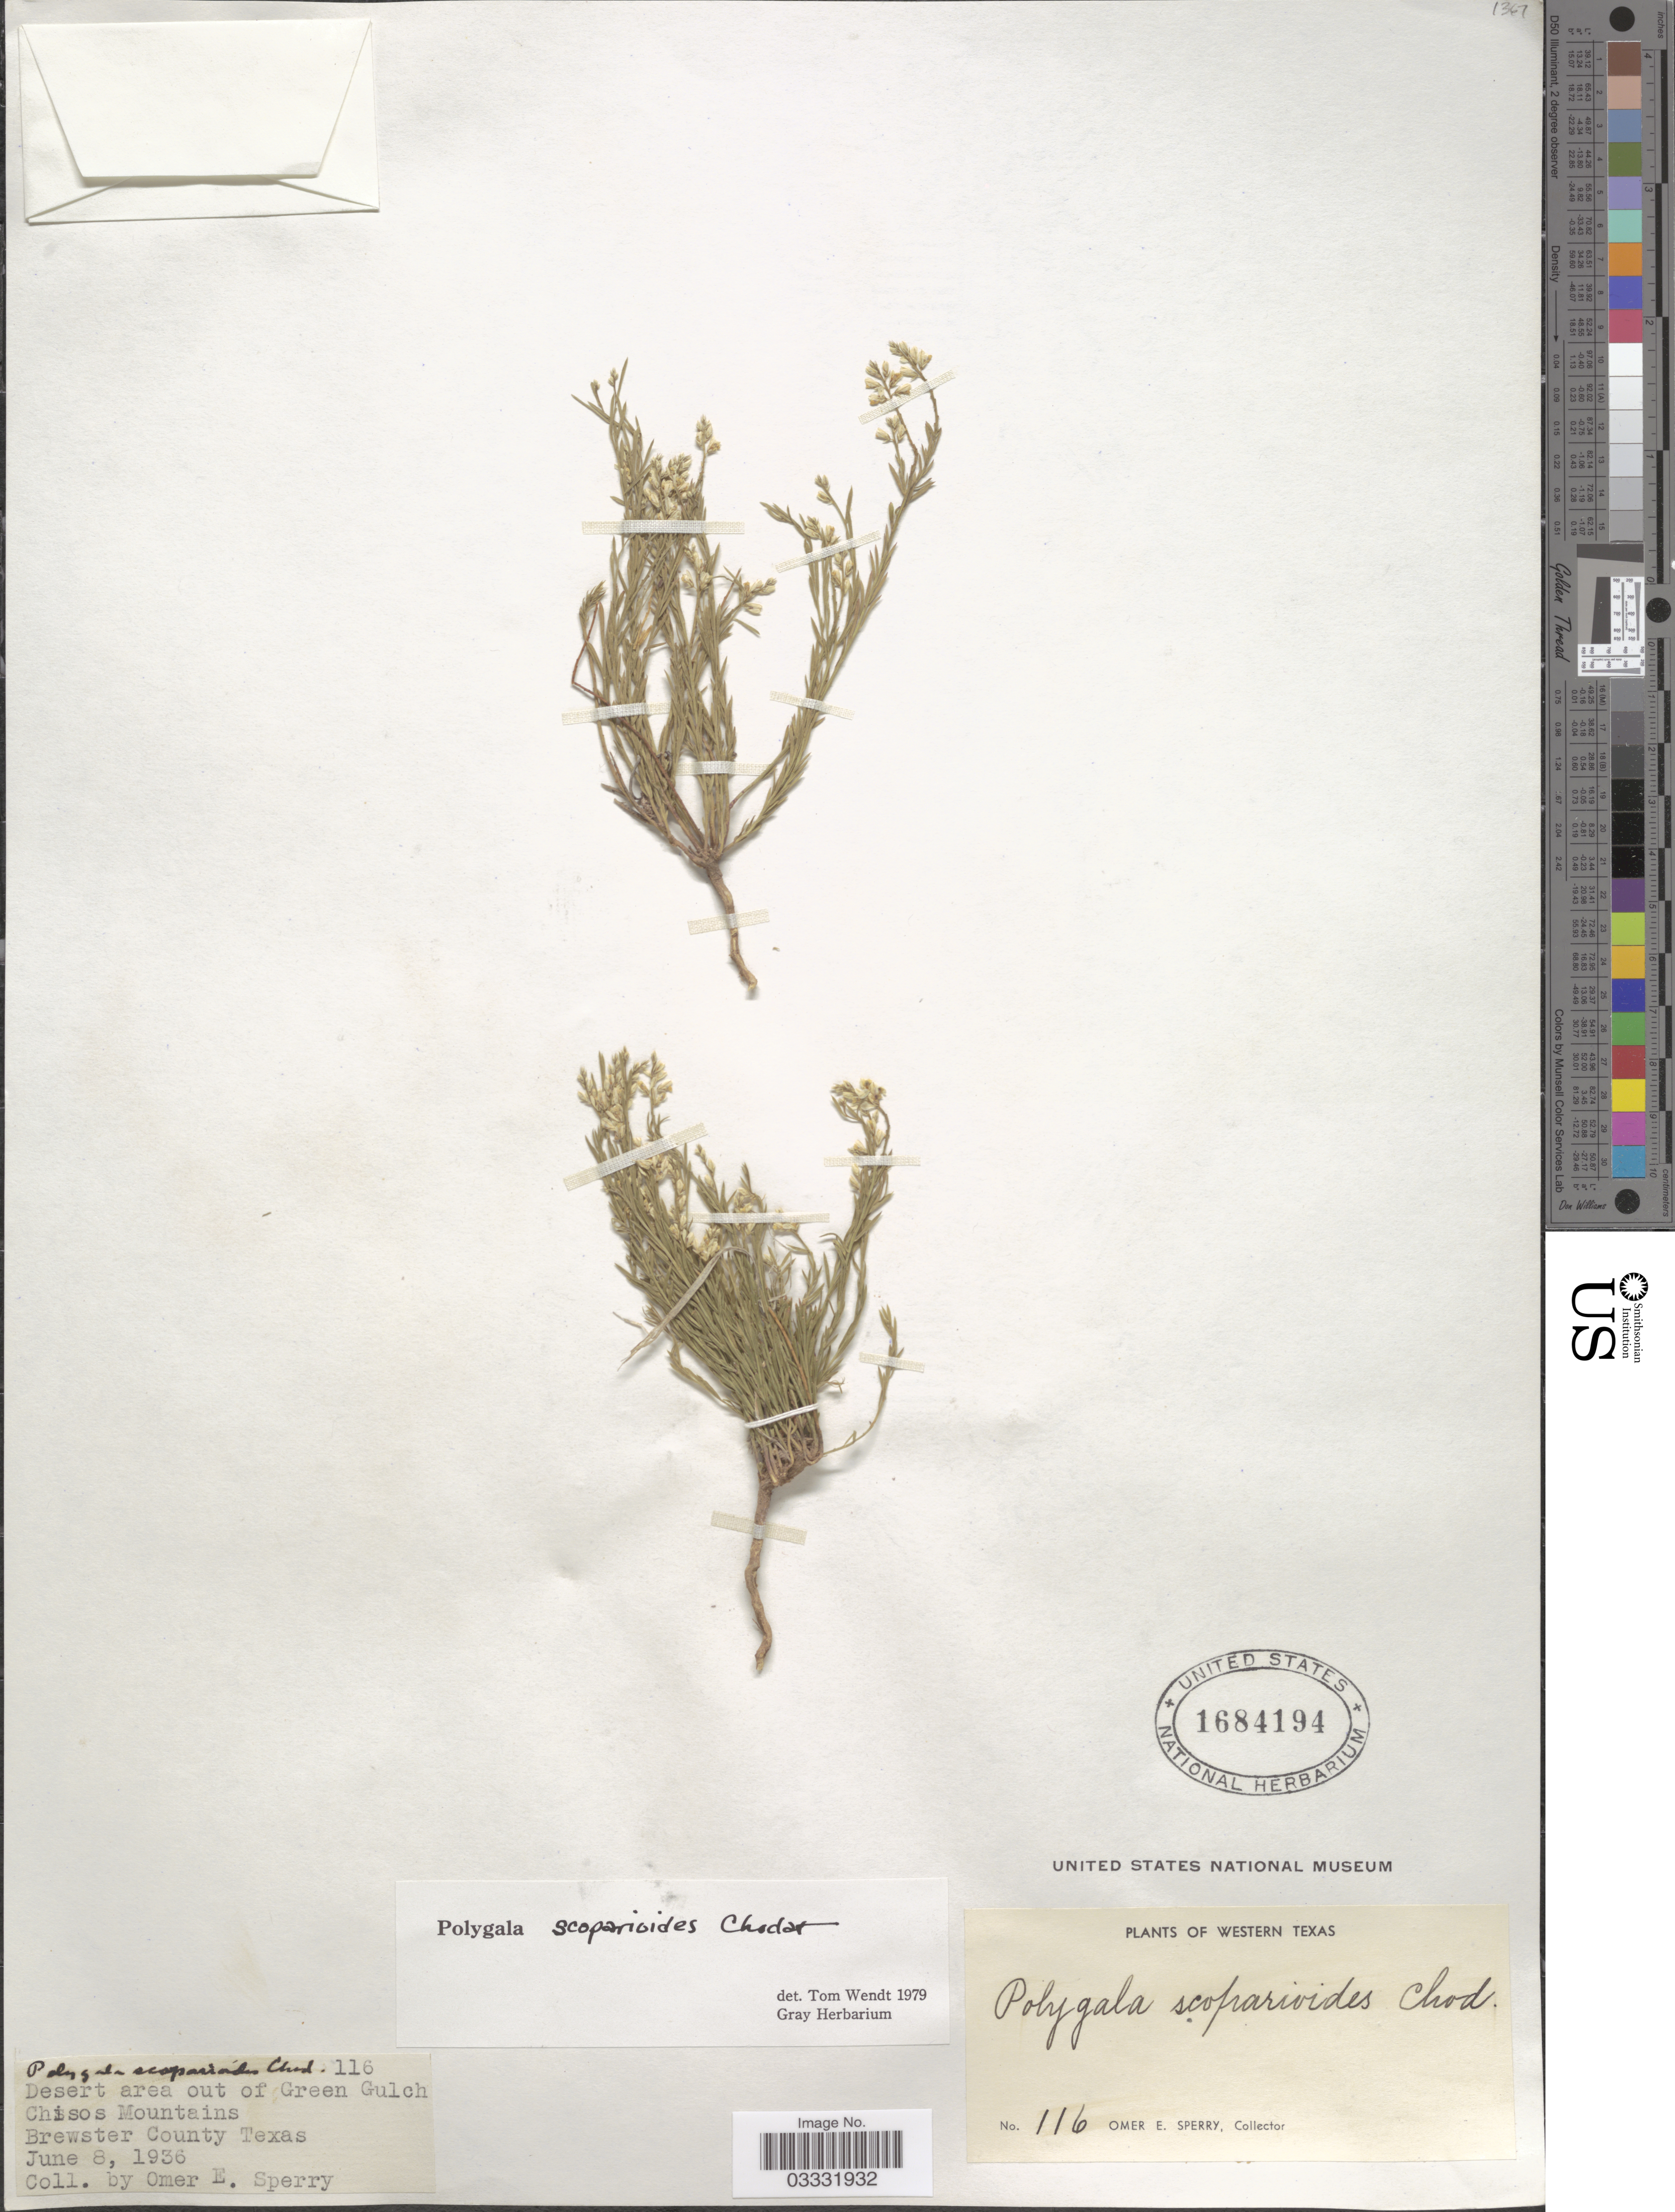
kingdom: Plantae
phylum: Tracheophyta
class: Magnoliopsida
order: Fabales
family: Polygalaceae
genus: Polygala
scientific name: Polygala scoparioides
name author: Chodat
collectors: O. E. Sperry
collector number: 116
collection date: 1936-06-08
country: United States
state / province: Texas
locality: Western Texas. Desert area out of Green Gulch Chisos Mountains. Brewster County.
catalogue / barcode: US 1684194